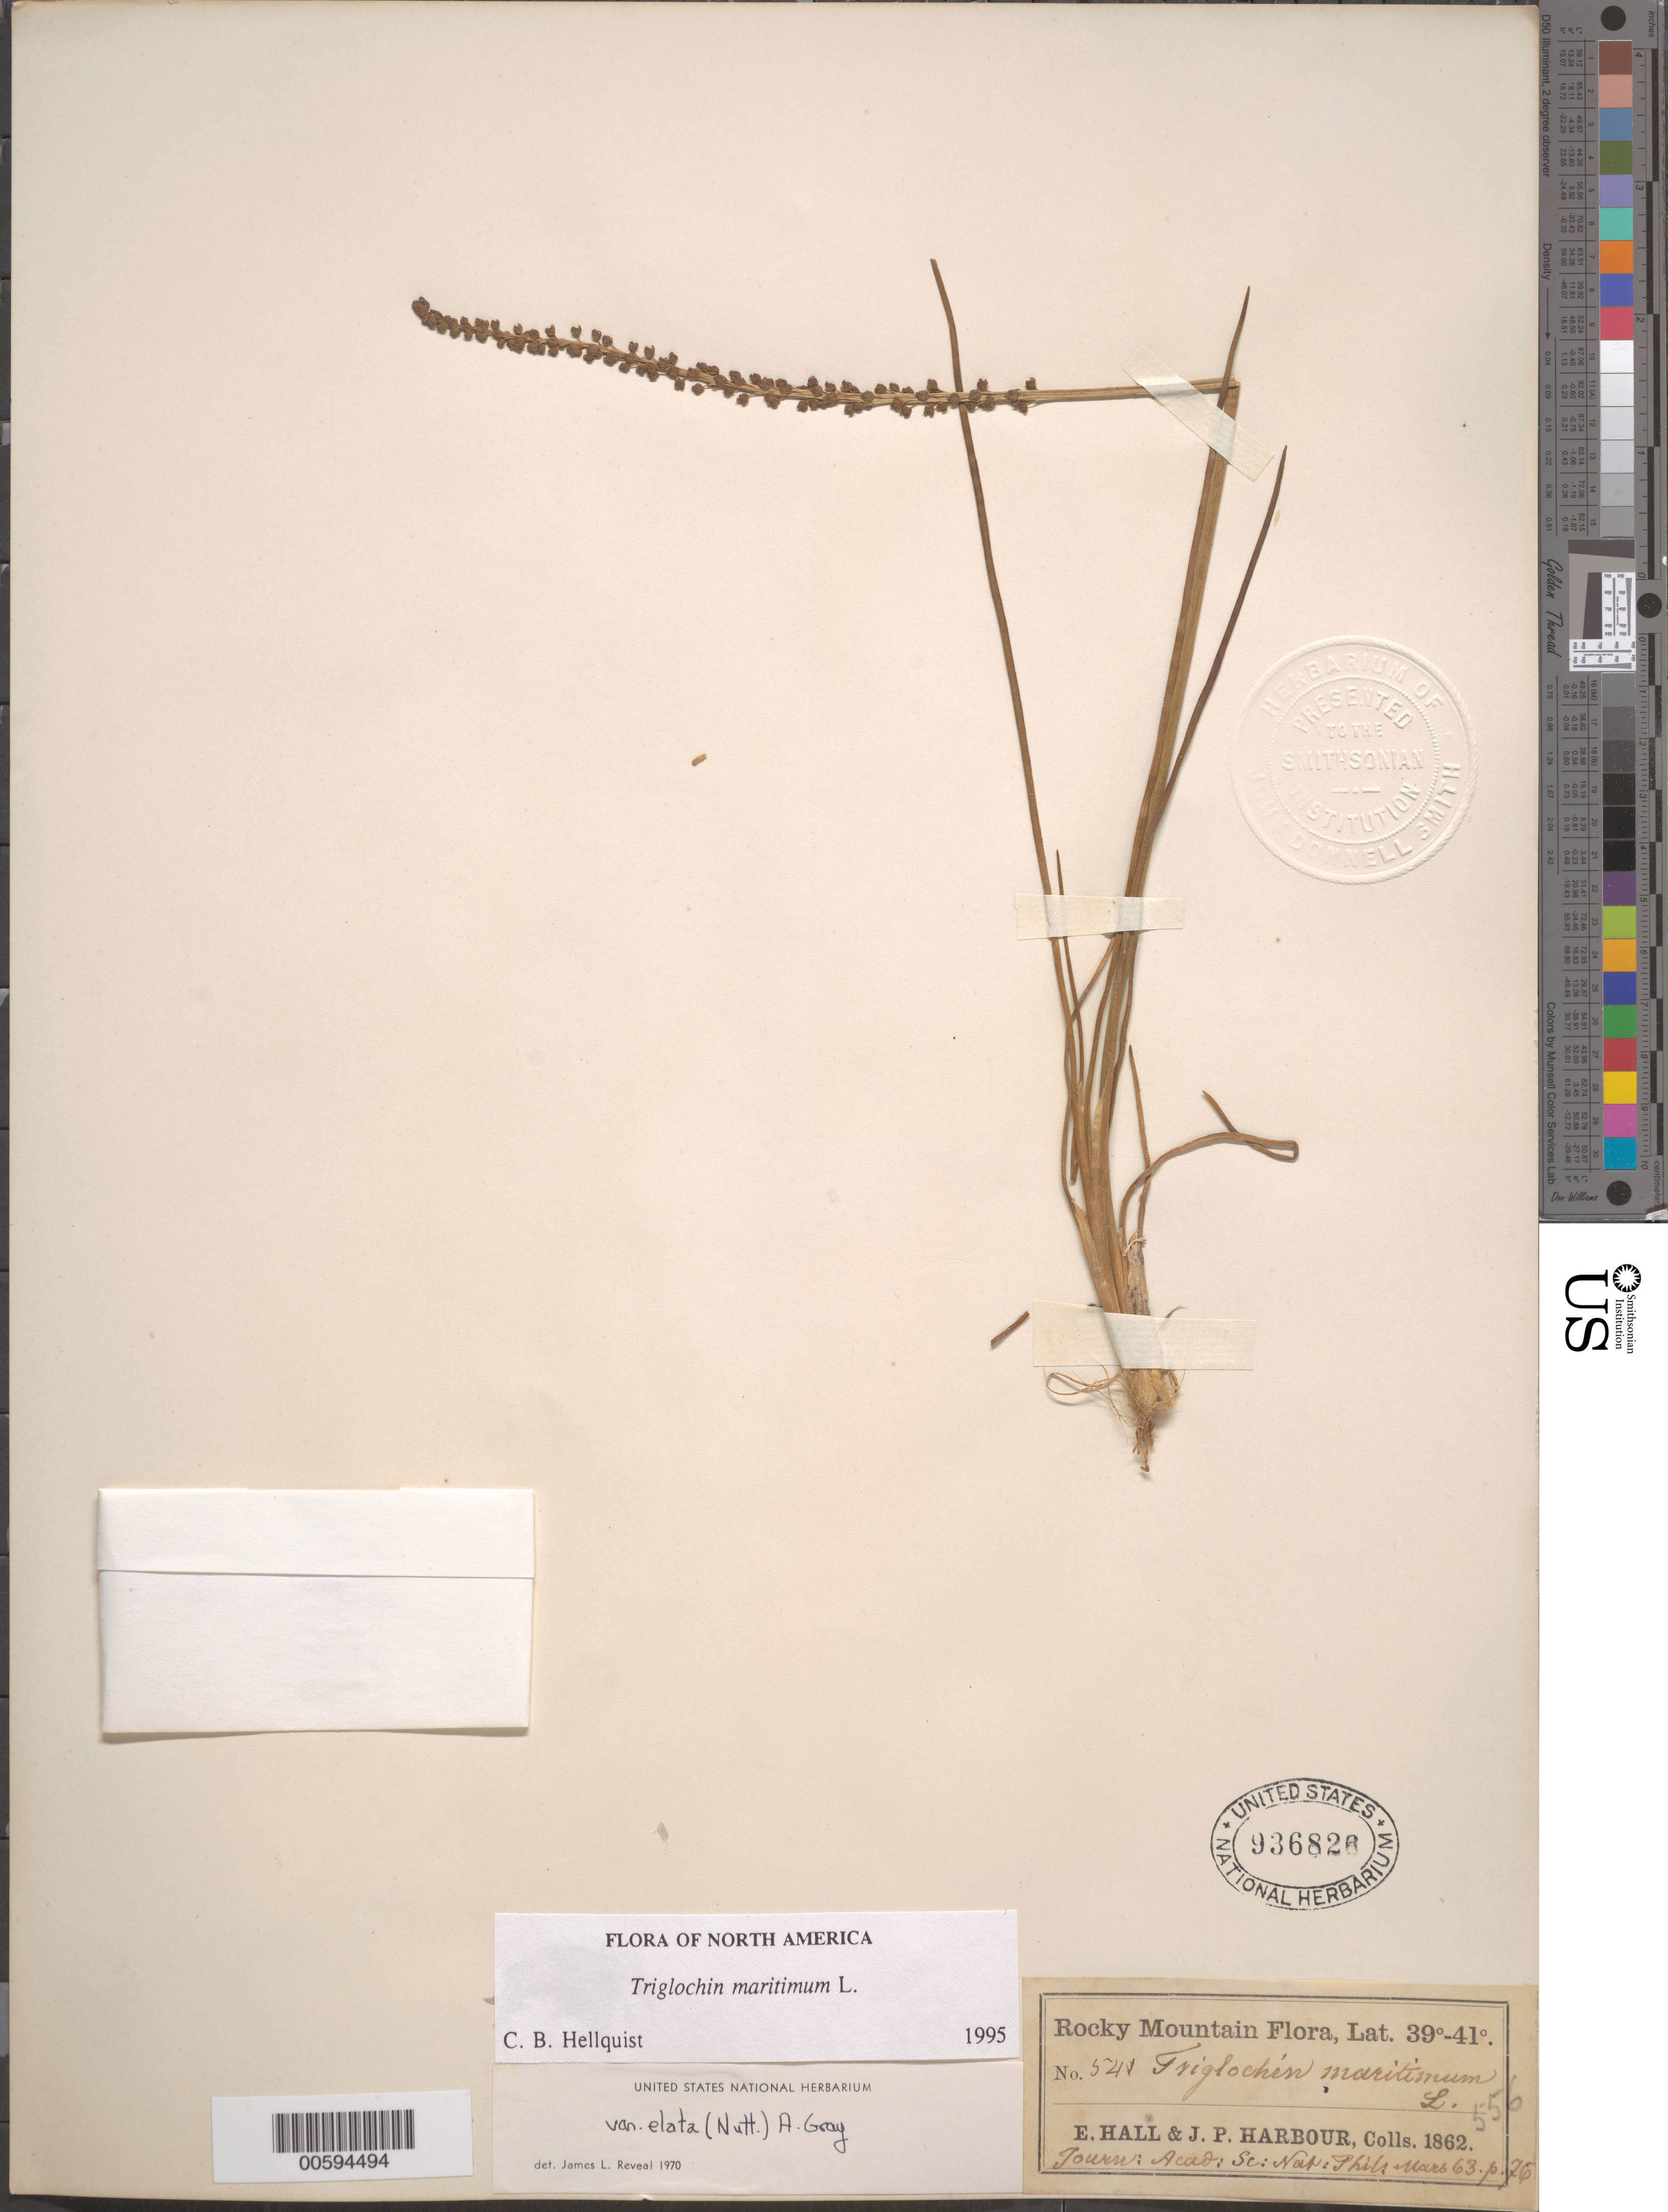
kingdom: Plantae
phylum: Tracheophyta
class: Liliopsida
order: Alismatales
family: Juncaginaceae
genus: Triglochin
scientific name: Triglochin maritima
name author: L.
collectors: E. Hall & J. Harbour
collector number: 541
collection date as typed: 1862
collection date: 1862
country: United States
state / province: Colorado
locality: Rocky Mtns. Flora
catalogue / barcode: US 936826